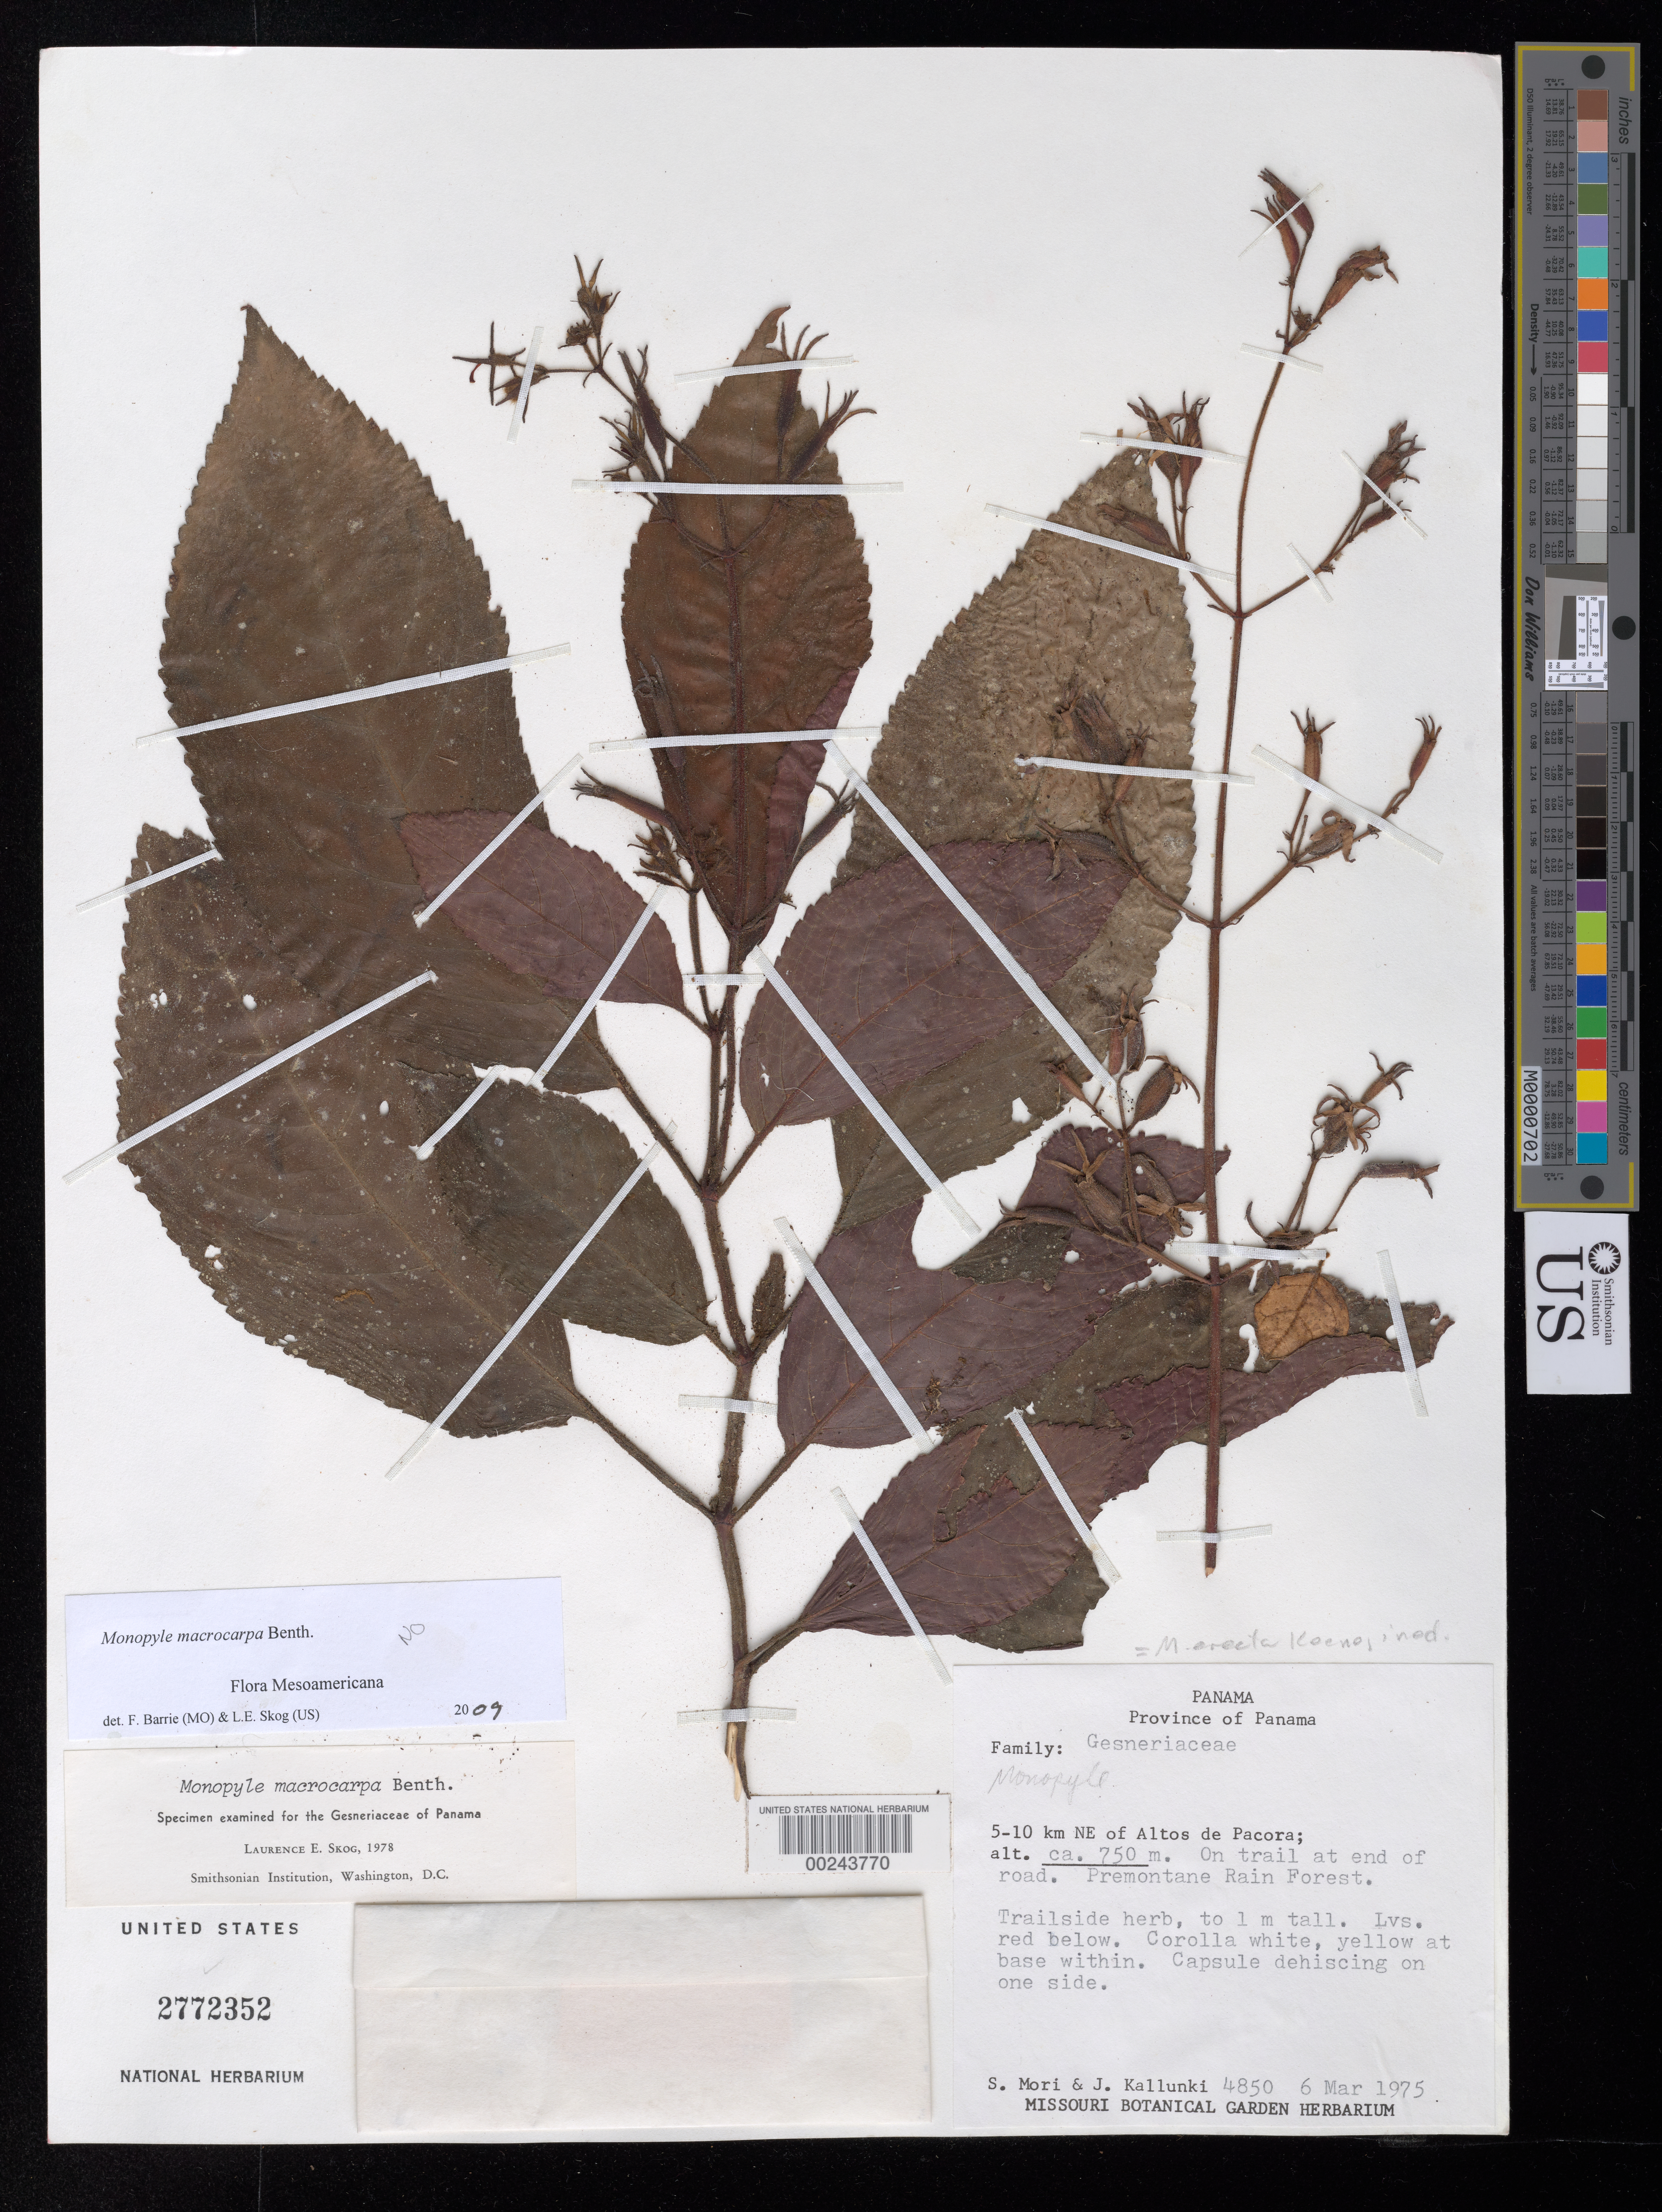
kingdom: Plantae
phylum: Tracheophyta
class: Magnoliopsida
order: Lamiales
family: Gesneriaceae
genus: Monopyle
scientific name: Monopyle macrocarpa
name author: Benth.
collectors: S. Mori & J. Kallunki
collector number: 4950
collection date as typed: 06 Mar 1975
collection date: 1975-03-06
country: Panama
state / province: Panamá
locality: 5-10 km NE of Altos de Pacora, on trail at end of road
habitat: Premontane rain forest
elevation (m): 750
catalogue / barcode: US 2772352